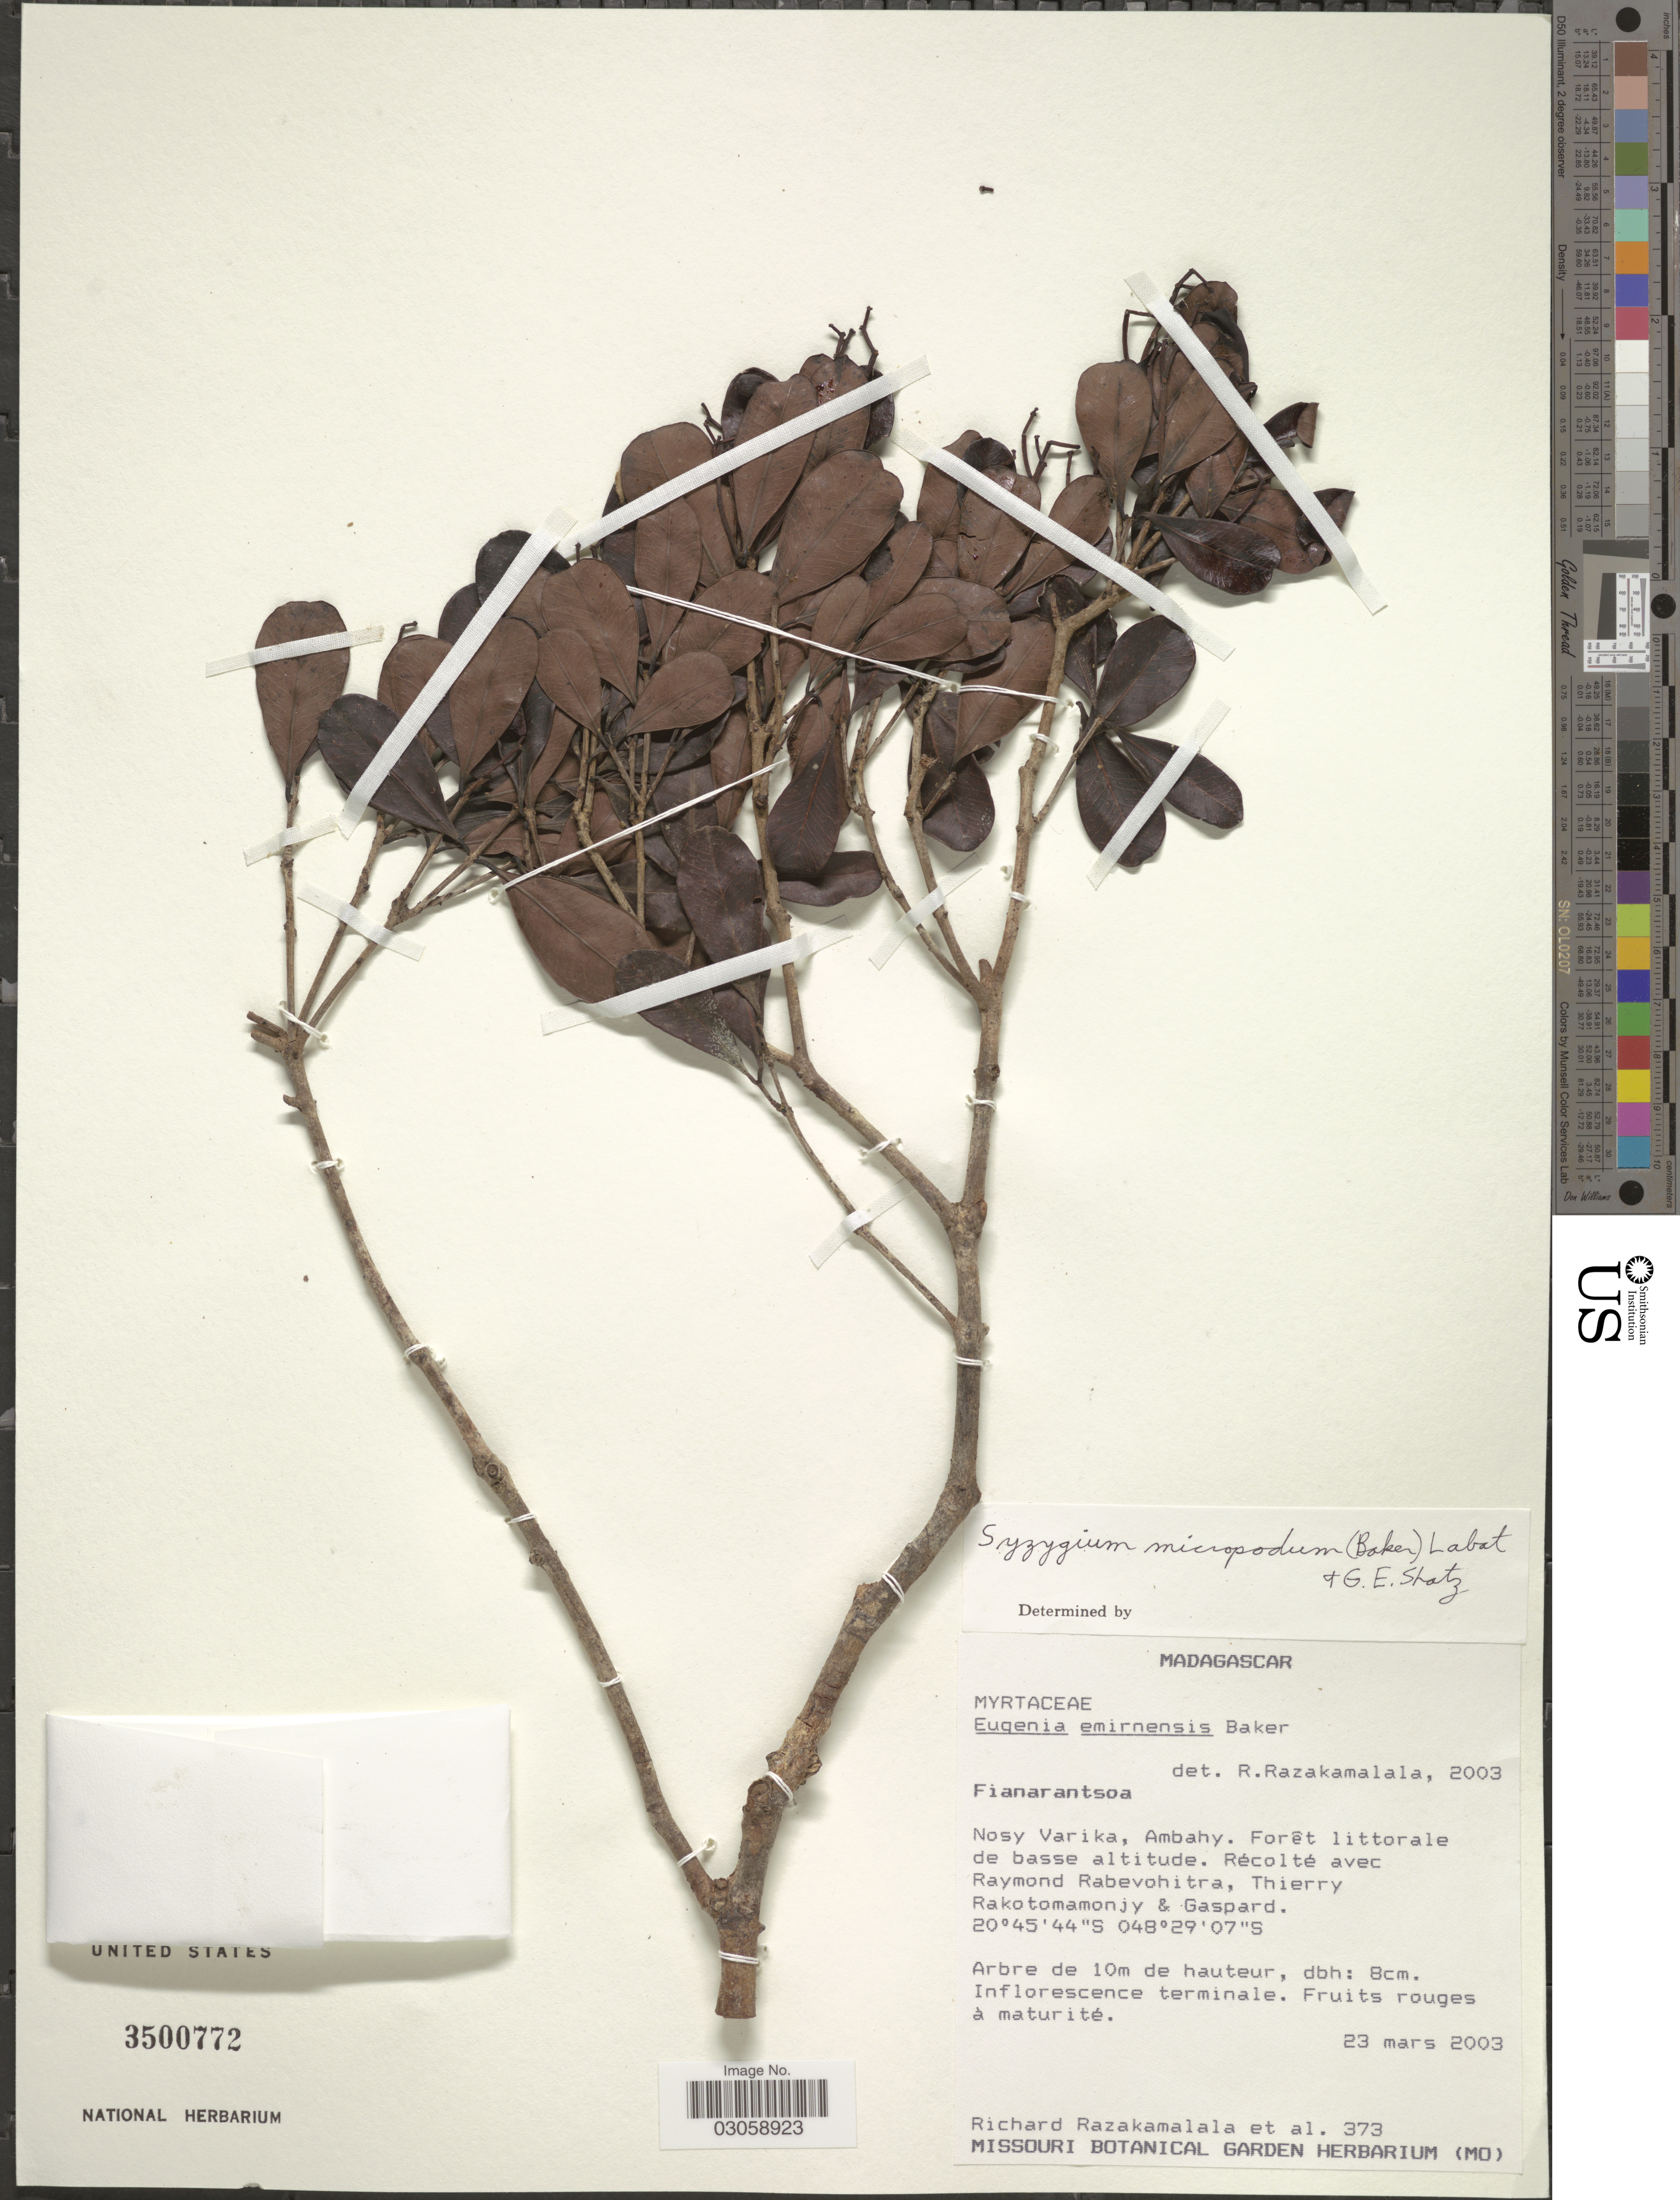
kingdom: Plantae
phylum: Tracheophyta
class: Magnoliopsida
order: Myrtales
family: Myrtaceae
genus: Syzygium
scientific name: Syzygium micropodum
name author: (Baker) Labat & Schatz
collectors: R. Razakamalala, T. Rakotomamonjy & Gaspard, --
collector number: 373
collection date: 2003-03-23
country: Madagascar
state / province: Vatovavy Fitovinany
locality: Nosy Varika, Ambahy.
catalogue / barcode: US 3500772